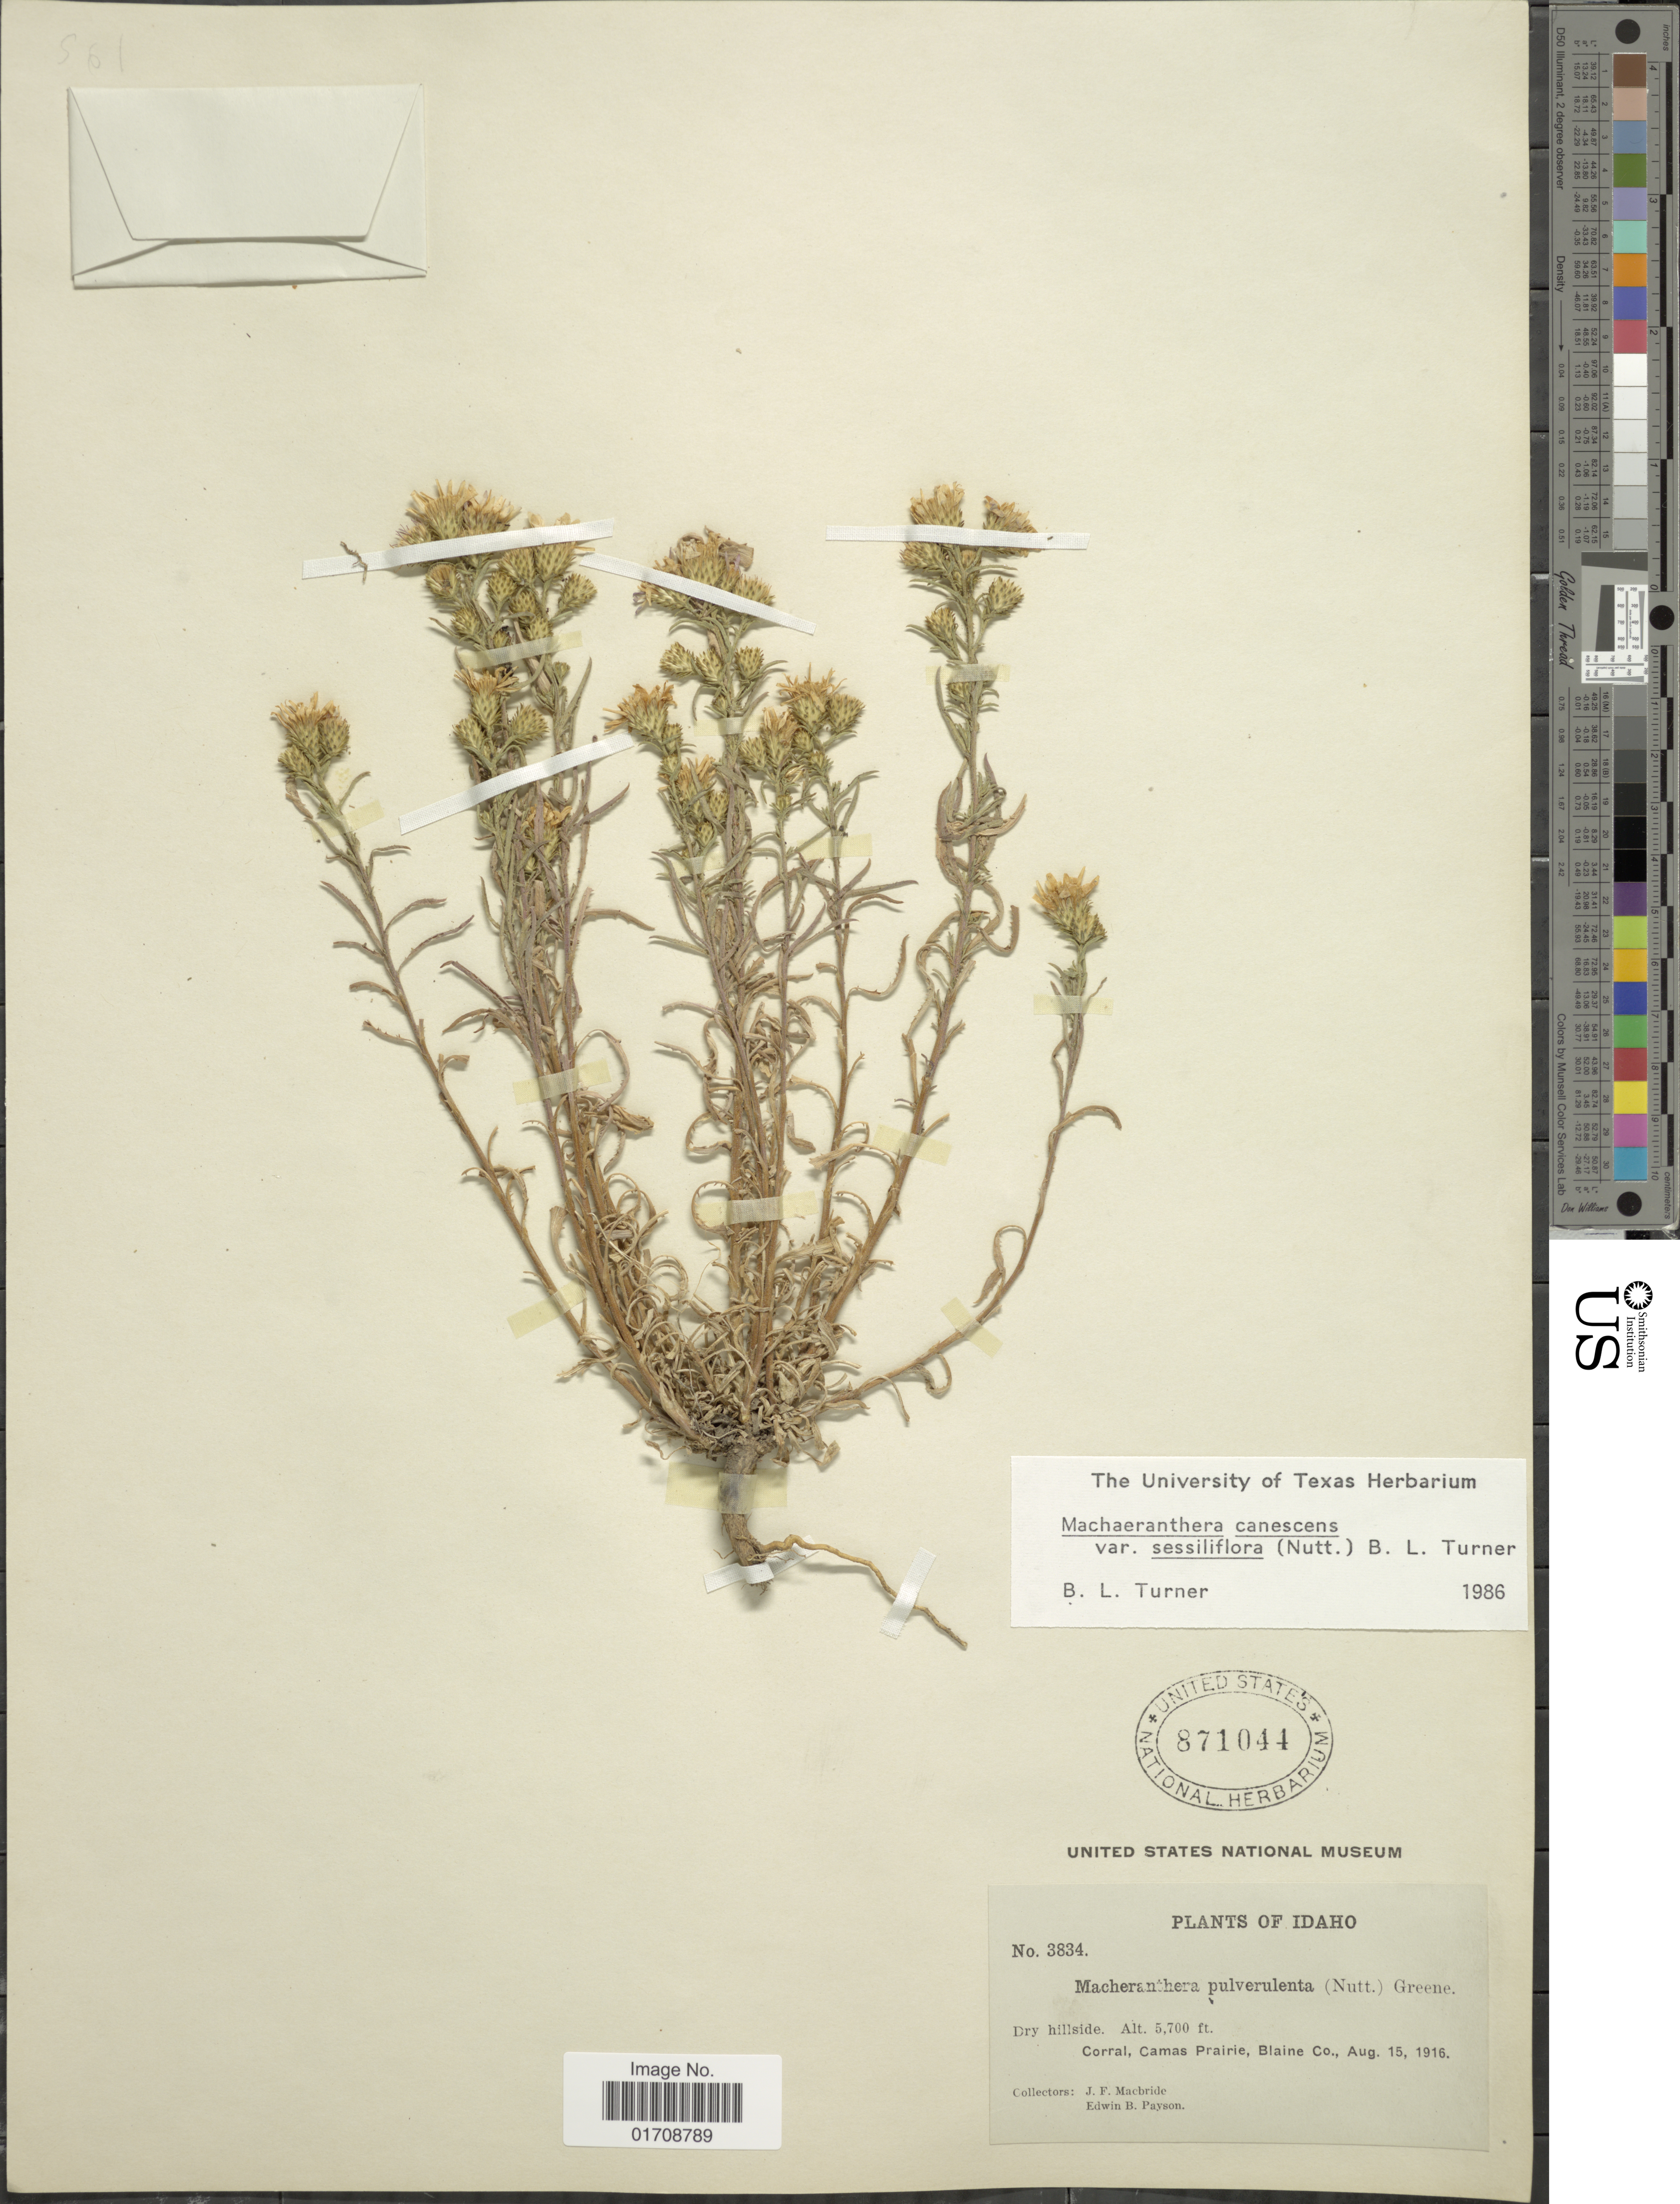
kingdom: Plantae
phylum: Tracheophyta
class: Magnoliopsida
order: Asterales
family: Asteraceae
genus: Machaeranthera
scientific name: Machaeranthera canescens var. sessiliflora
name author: (Nutt.) B.L. Turner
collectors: J. F. Macbride & E. B. Payson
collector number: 3834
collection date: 1916-08-15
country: United States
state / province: Idaho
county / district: Blaine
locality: Corral, Camas Prairie.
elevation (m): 1737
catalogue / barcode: US 871044